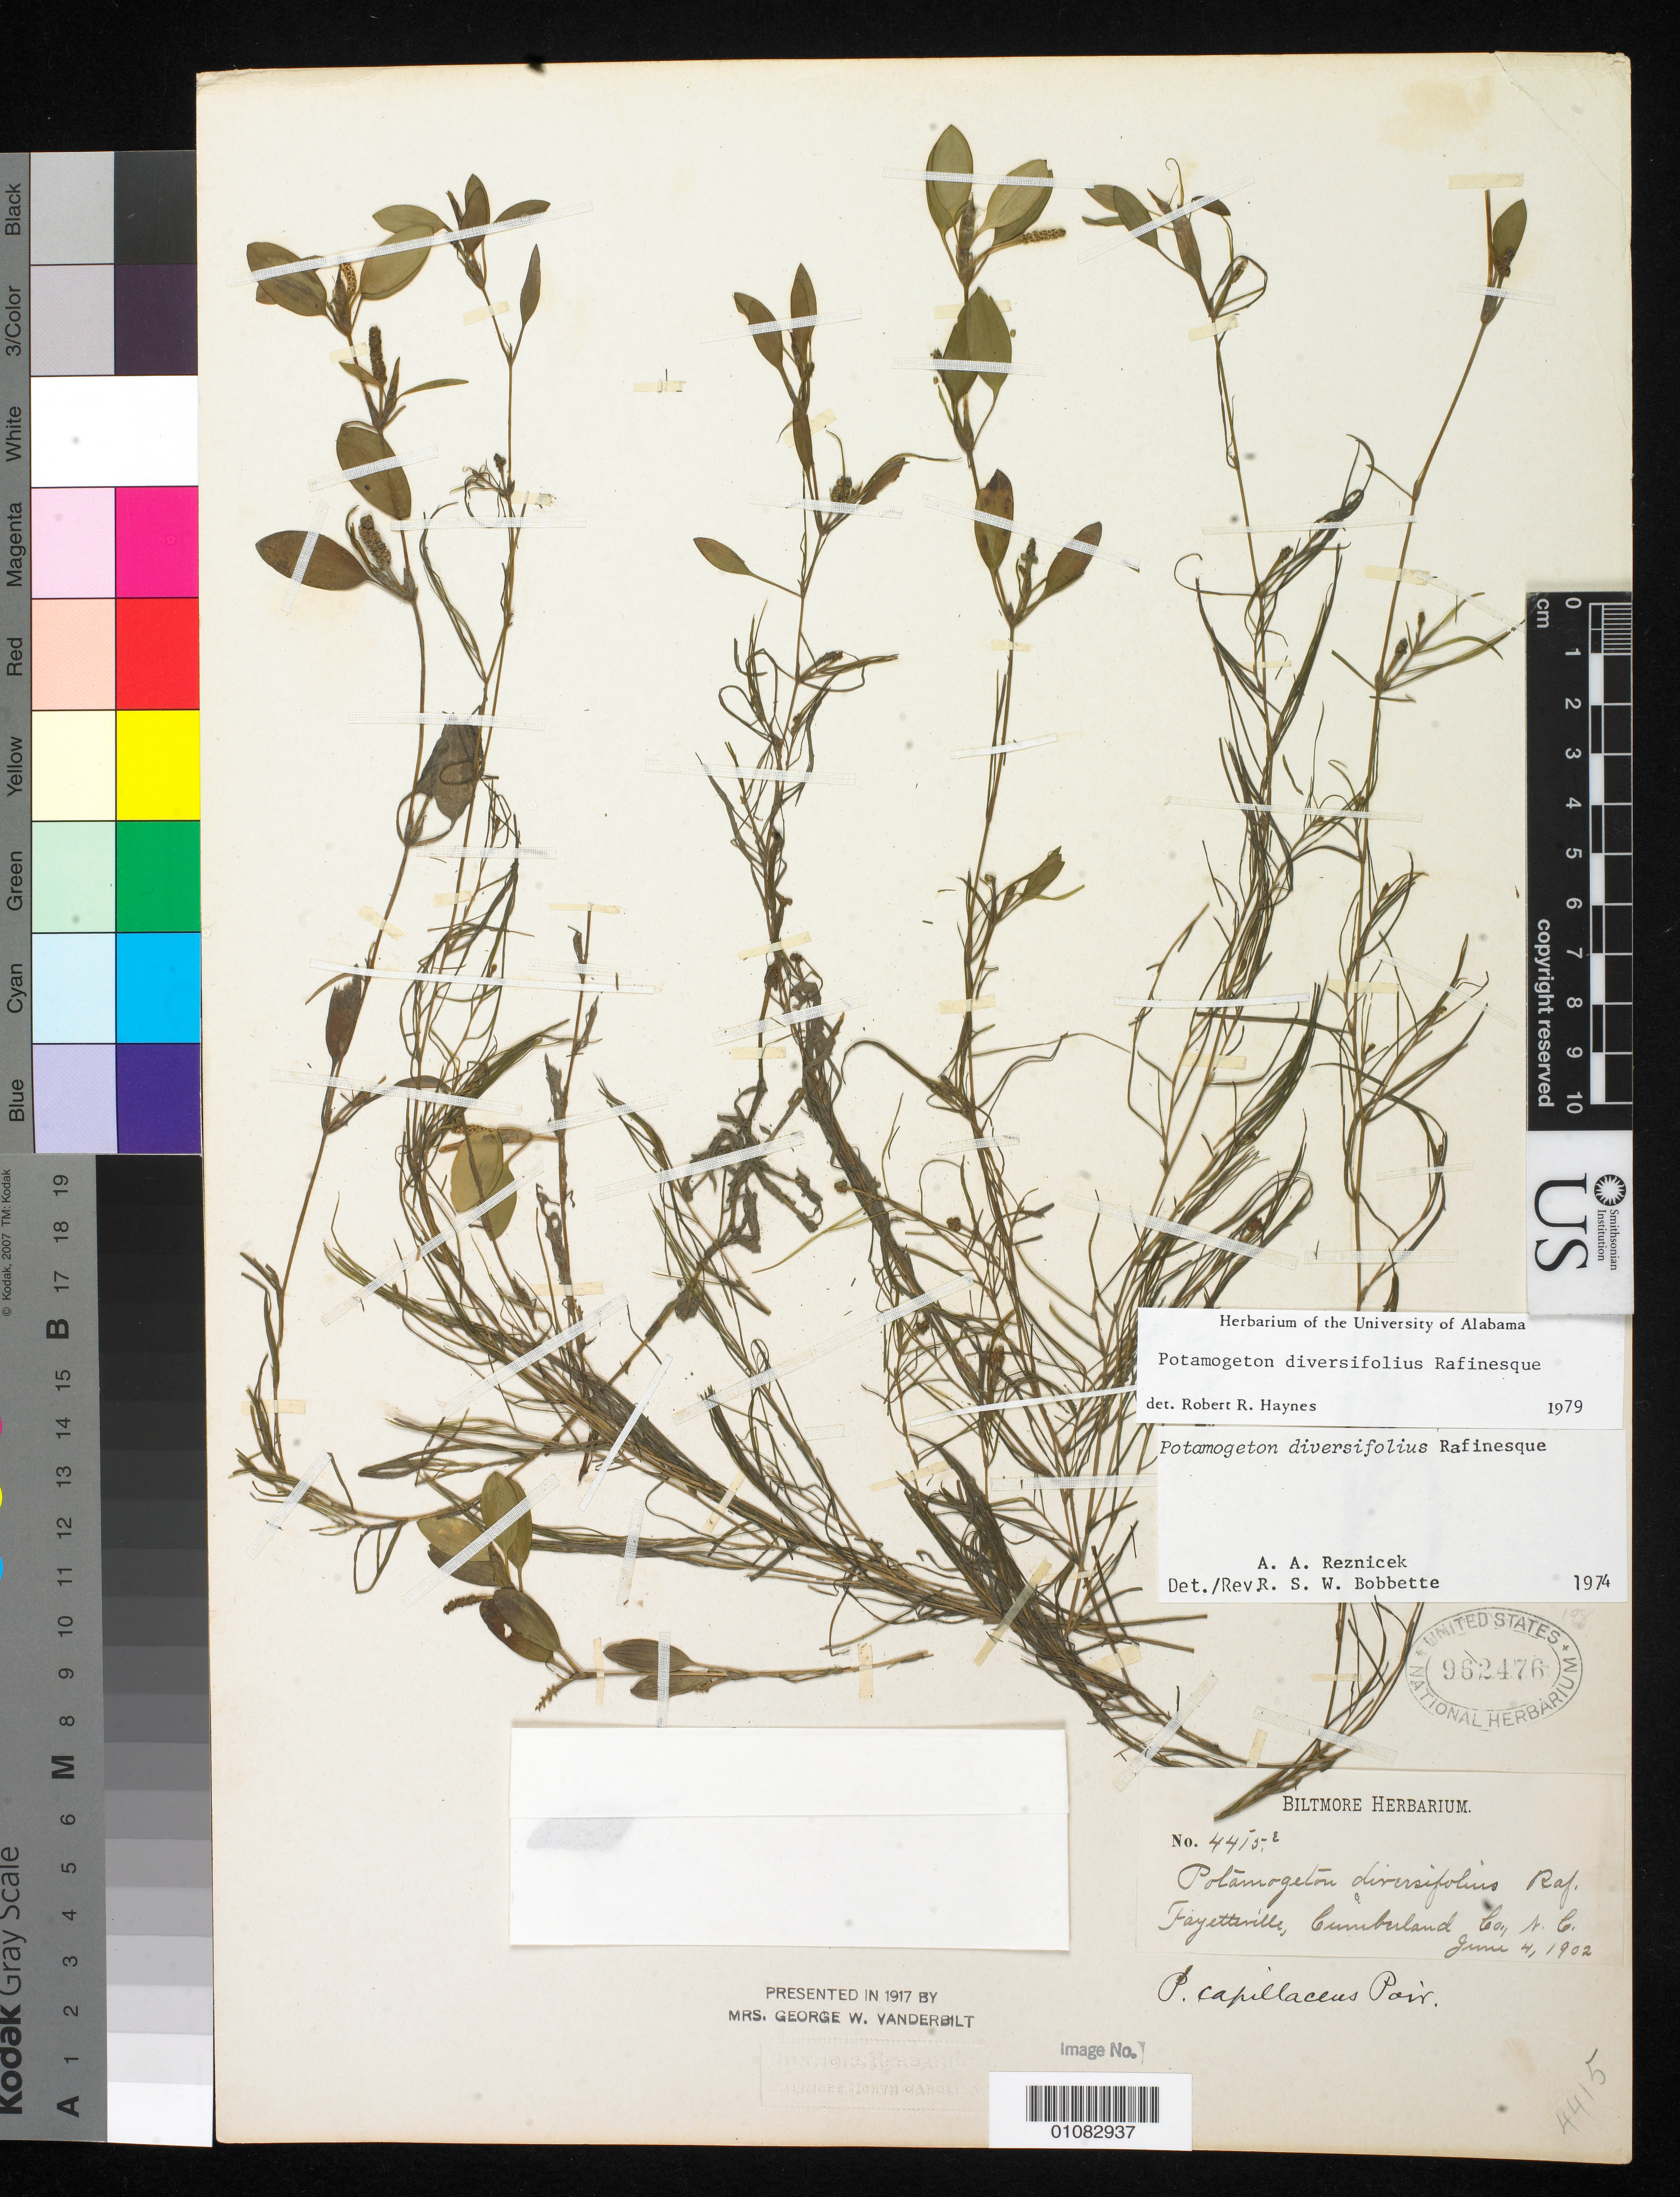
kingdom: Plantae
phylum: Tracheophyta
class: Liliopsida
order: Alismatales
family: Potamogetonaceae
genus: Potamogeton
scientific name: Potamogeton diversifolius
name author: Raf.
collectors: ex herb. Biltmore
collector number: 4415E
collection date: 1902-06-04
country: United States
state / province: North Carolina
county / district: Cumberland County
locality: Fayetteville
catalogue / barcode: US 962476